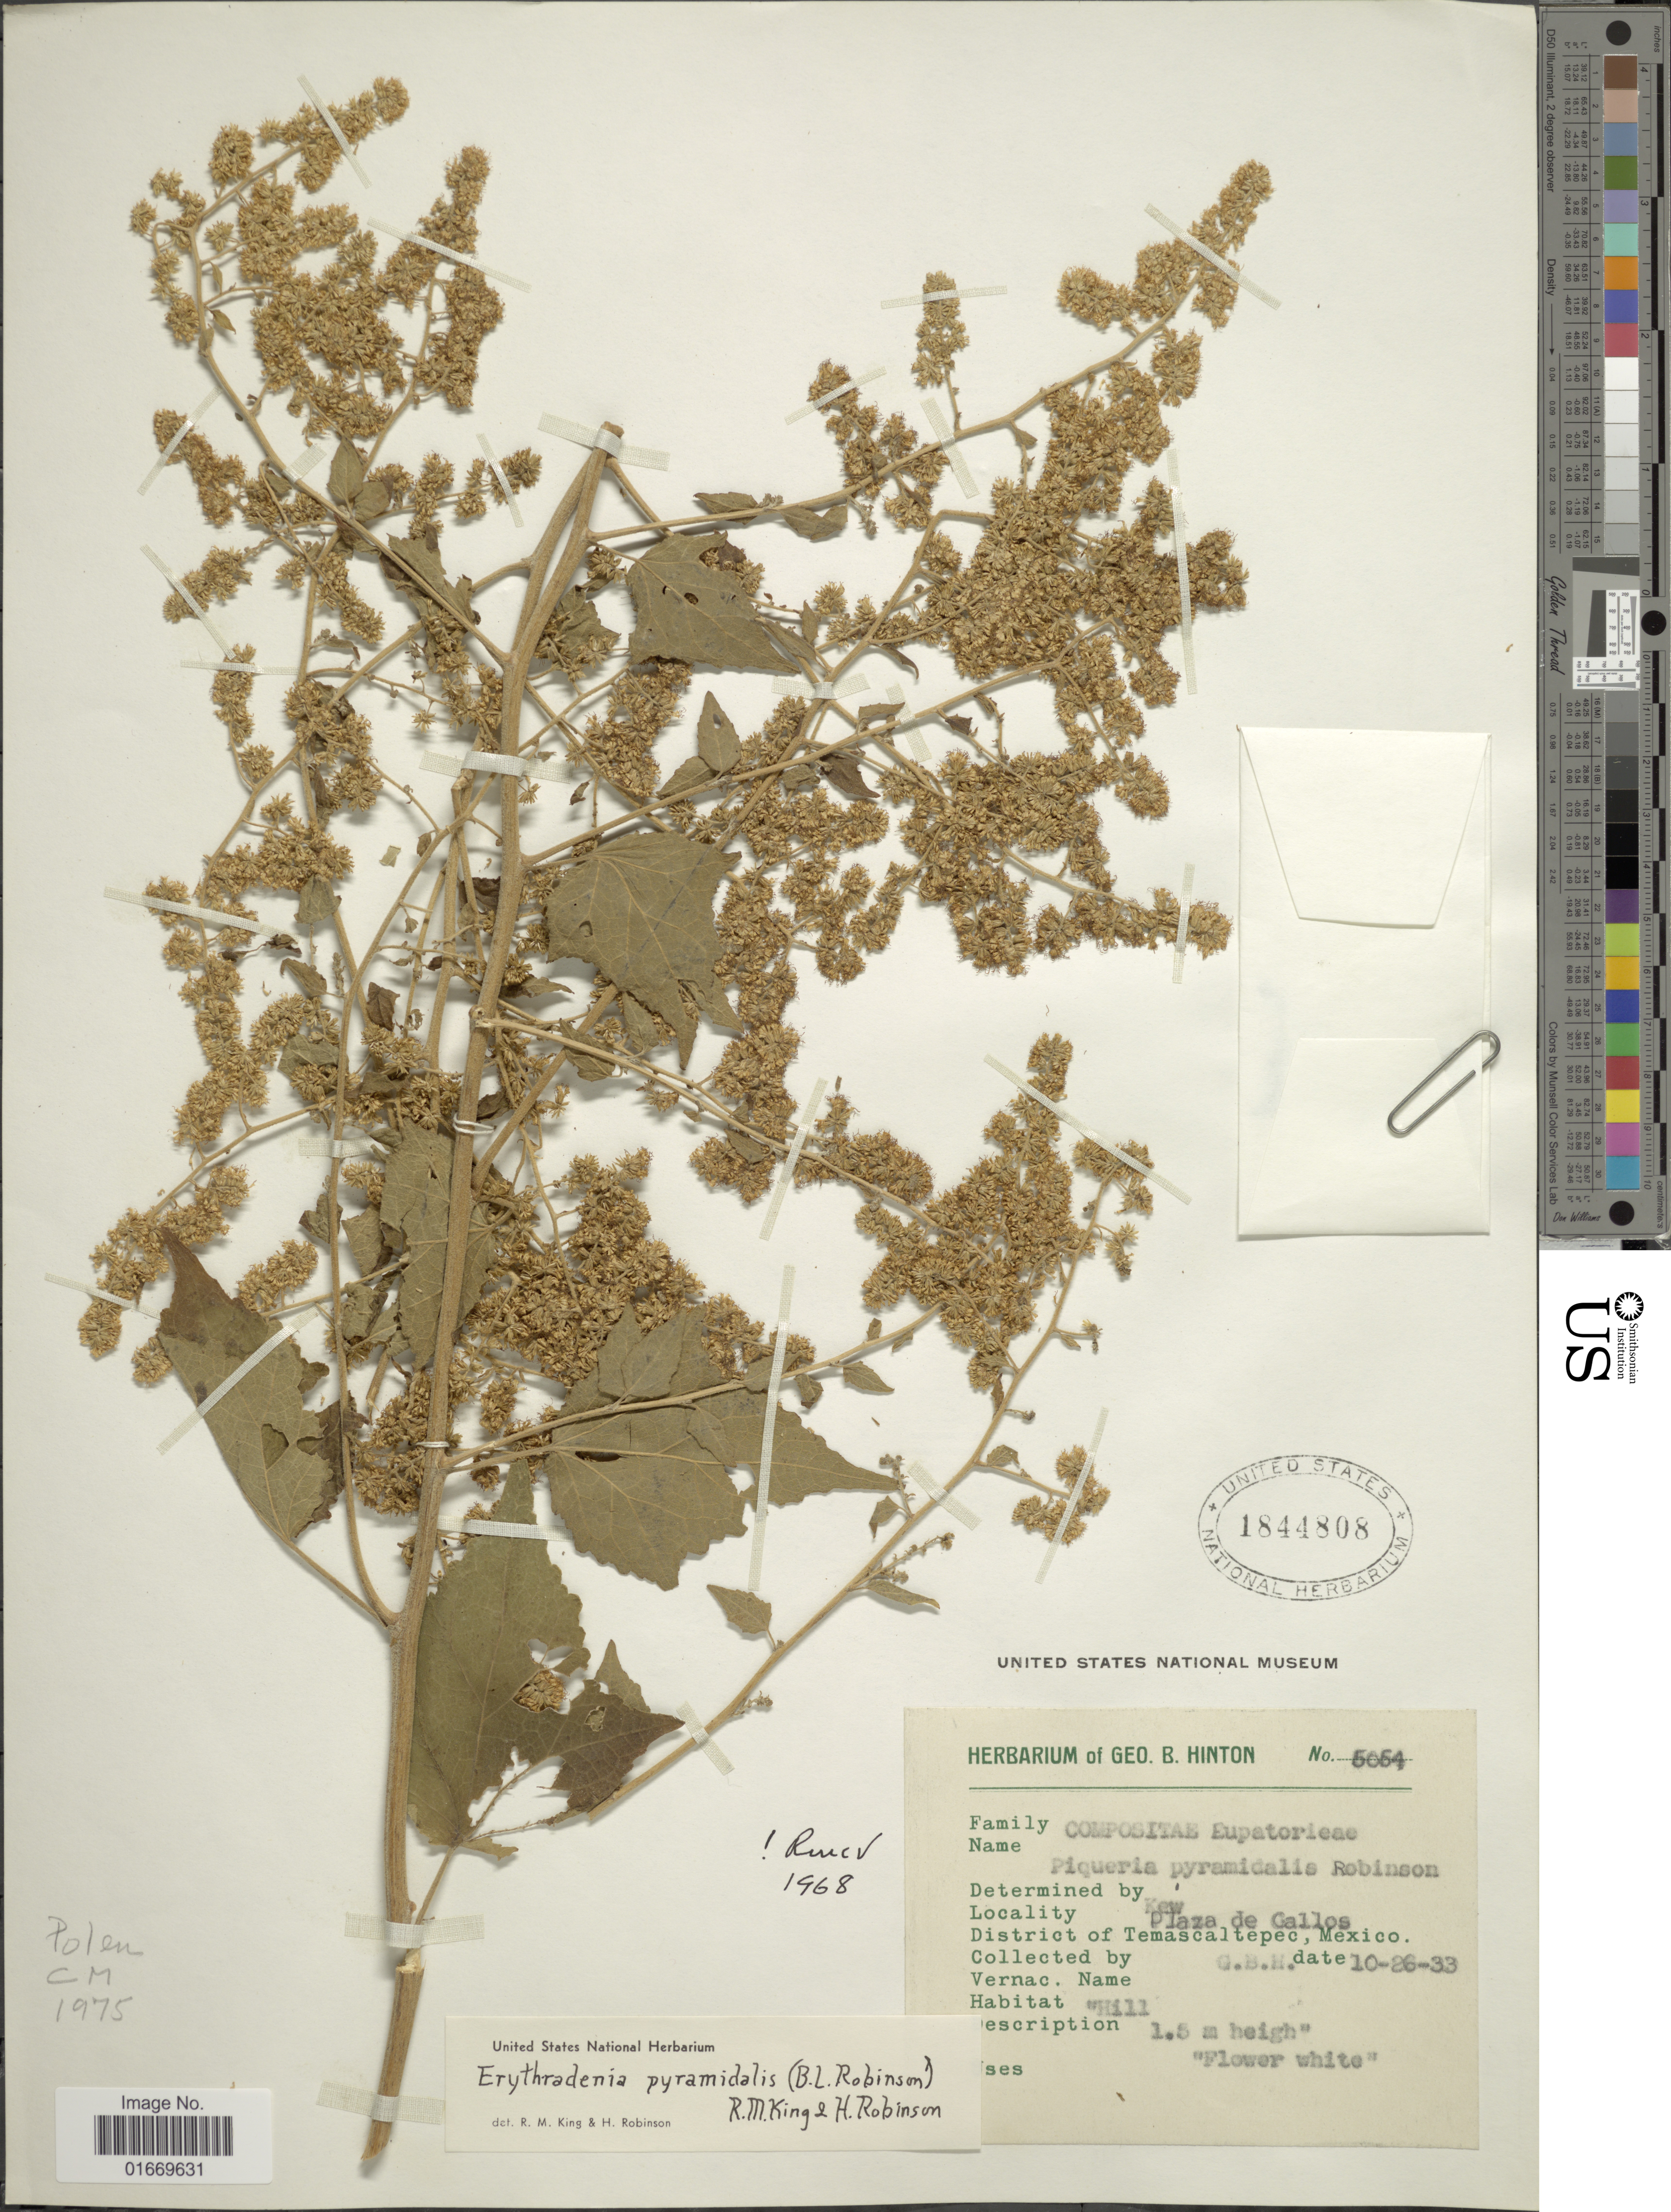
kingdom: Plantae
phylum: Tracheophyta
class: Magnoliopsida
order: Asterales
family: Asteraceae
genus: Erythradenia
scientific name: Erythradenia pyramidalis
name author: (B.L. Rob.) R.M. King & H. Rob.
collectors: G. B. Hinton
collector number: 5064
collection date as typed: Transcribed d/m/y: 26/10/33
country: Mexico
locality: Kew. Plaza de Gallos. District of Temascaltepec, Mexico.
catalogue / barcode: US 1844808